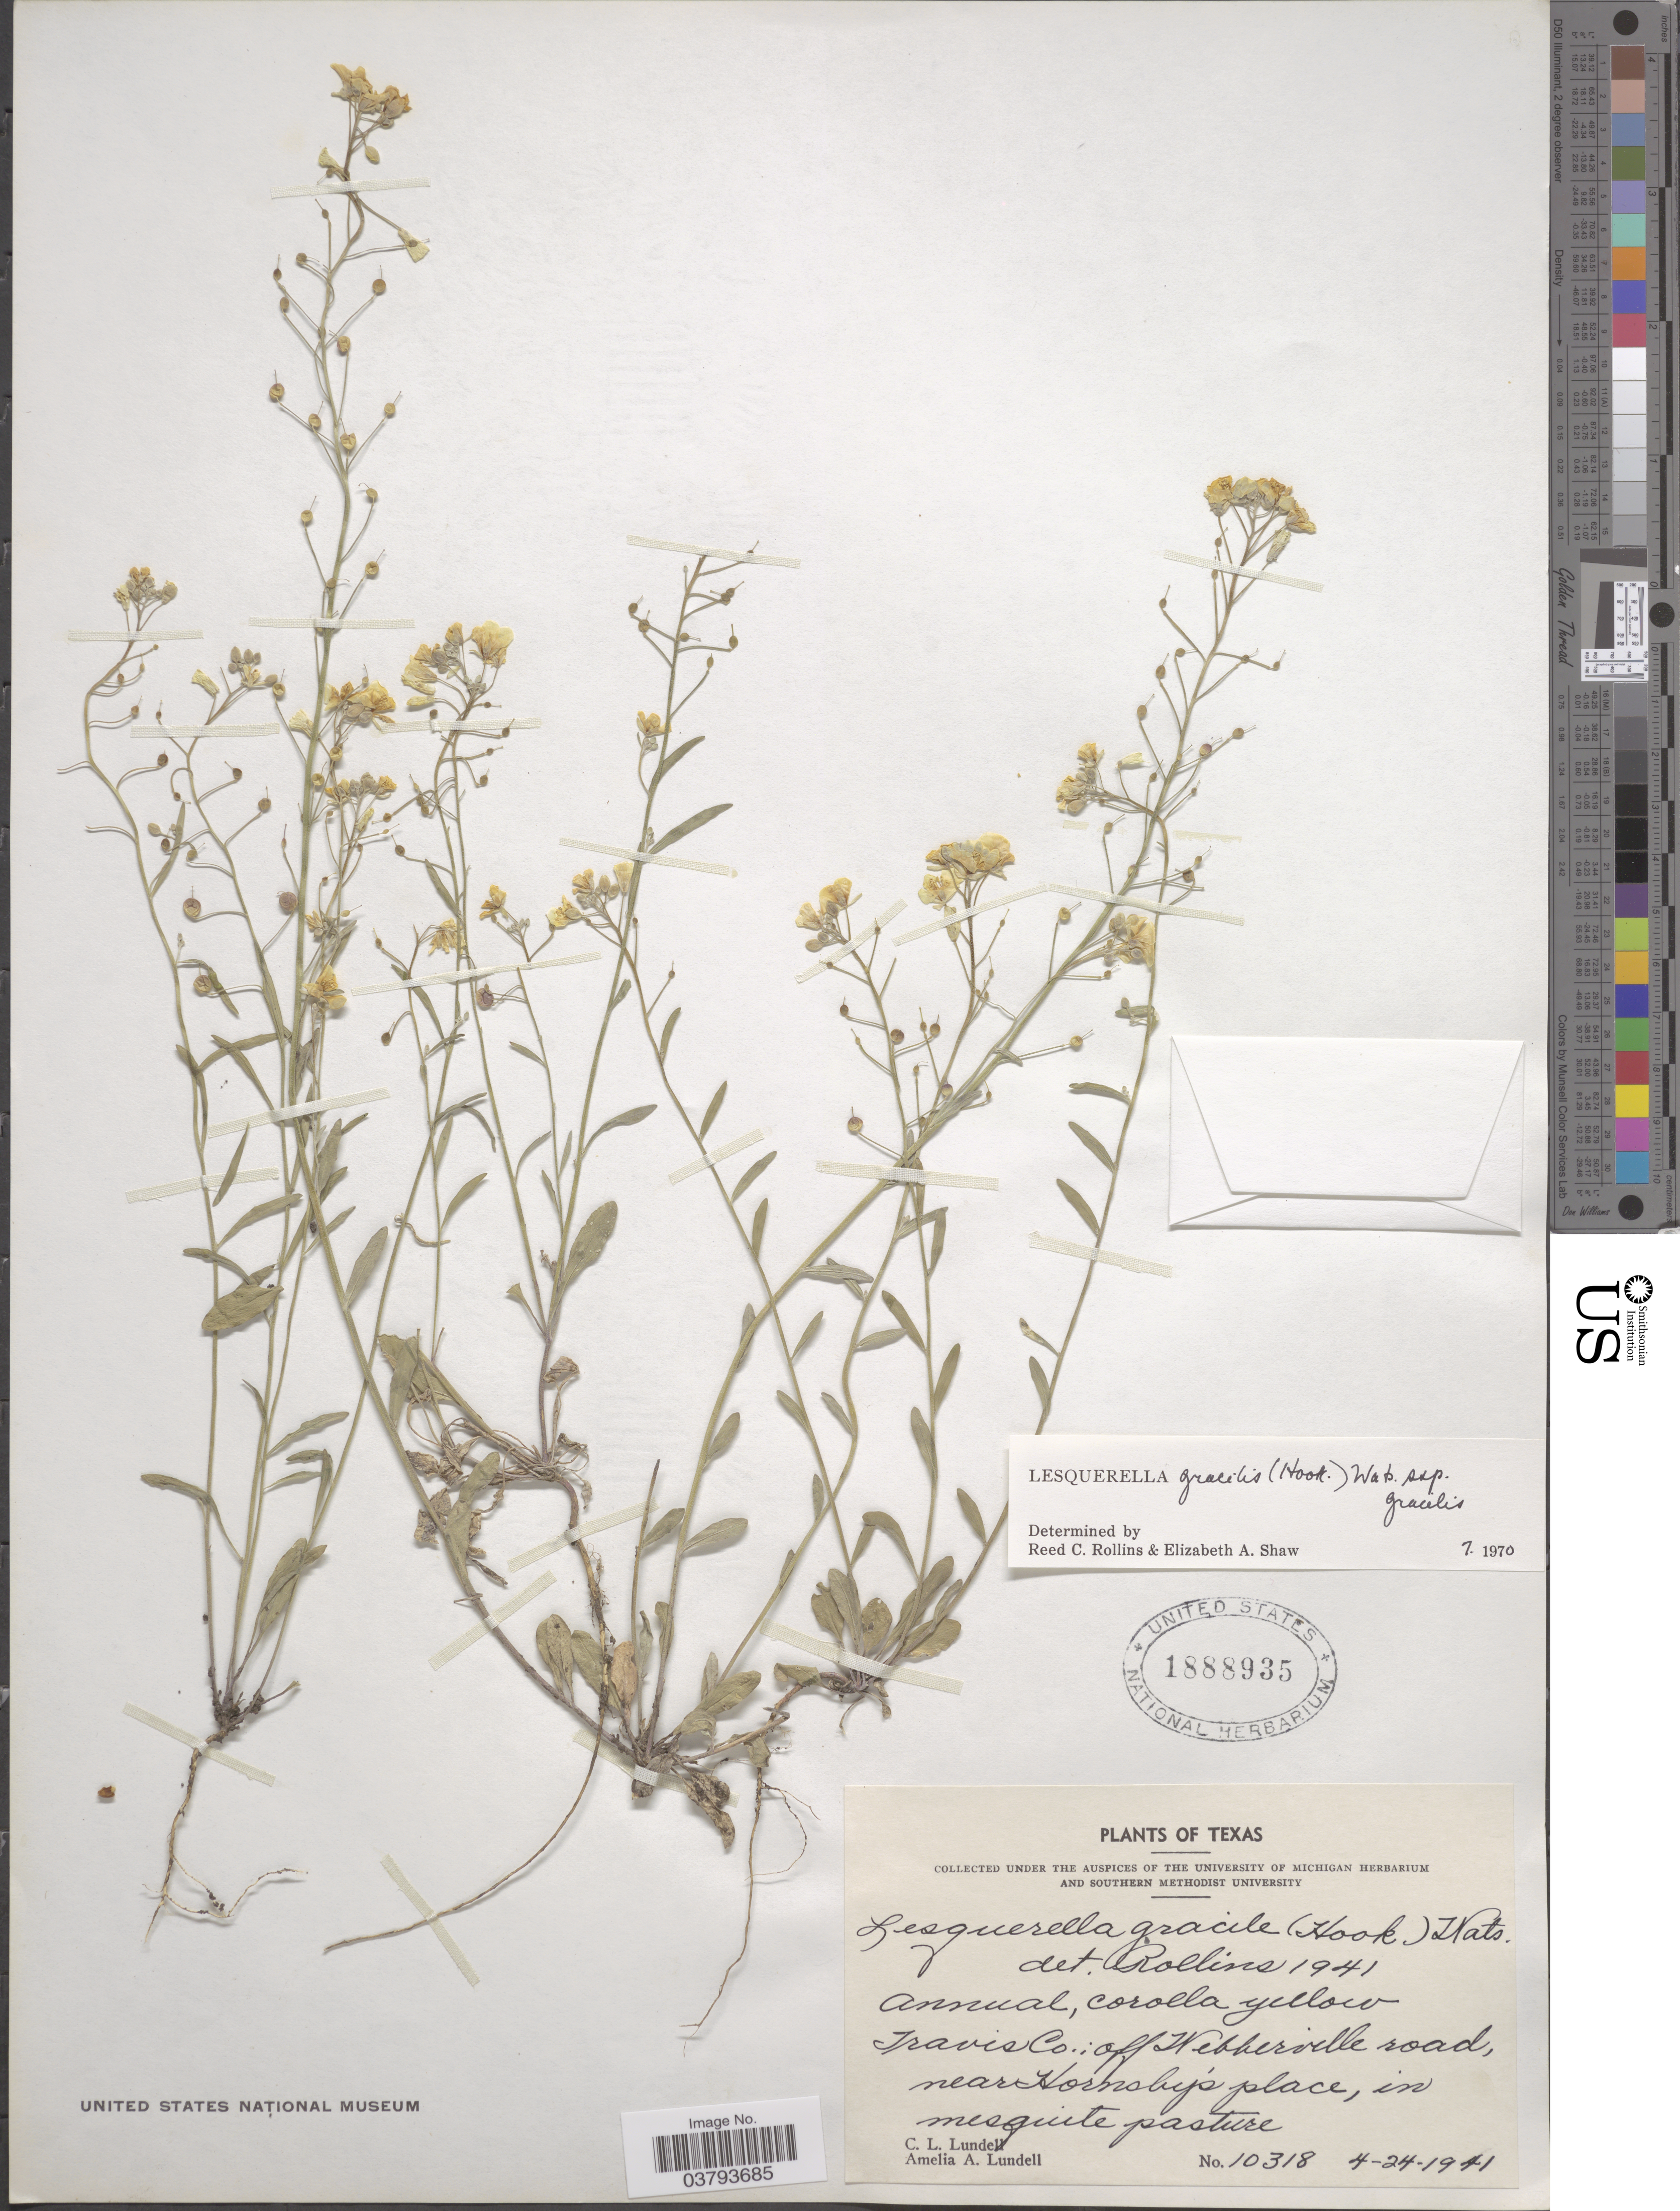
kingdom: Plantae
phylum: Tracheophyta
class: Magnoliopsida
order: Brassicales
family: Brassicaceae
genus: Lesquerella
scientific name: Lesquerella gracilis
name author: (Hook.) S. Watson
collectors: C. L. Lundell & A. A. Lundell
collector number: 10318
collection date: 1941-04-24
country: United States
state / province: Texas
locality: Travis Co.: off Webberville road, near Hornoby's place, in mesquite pasture.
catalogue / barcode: US 1888935